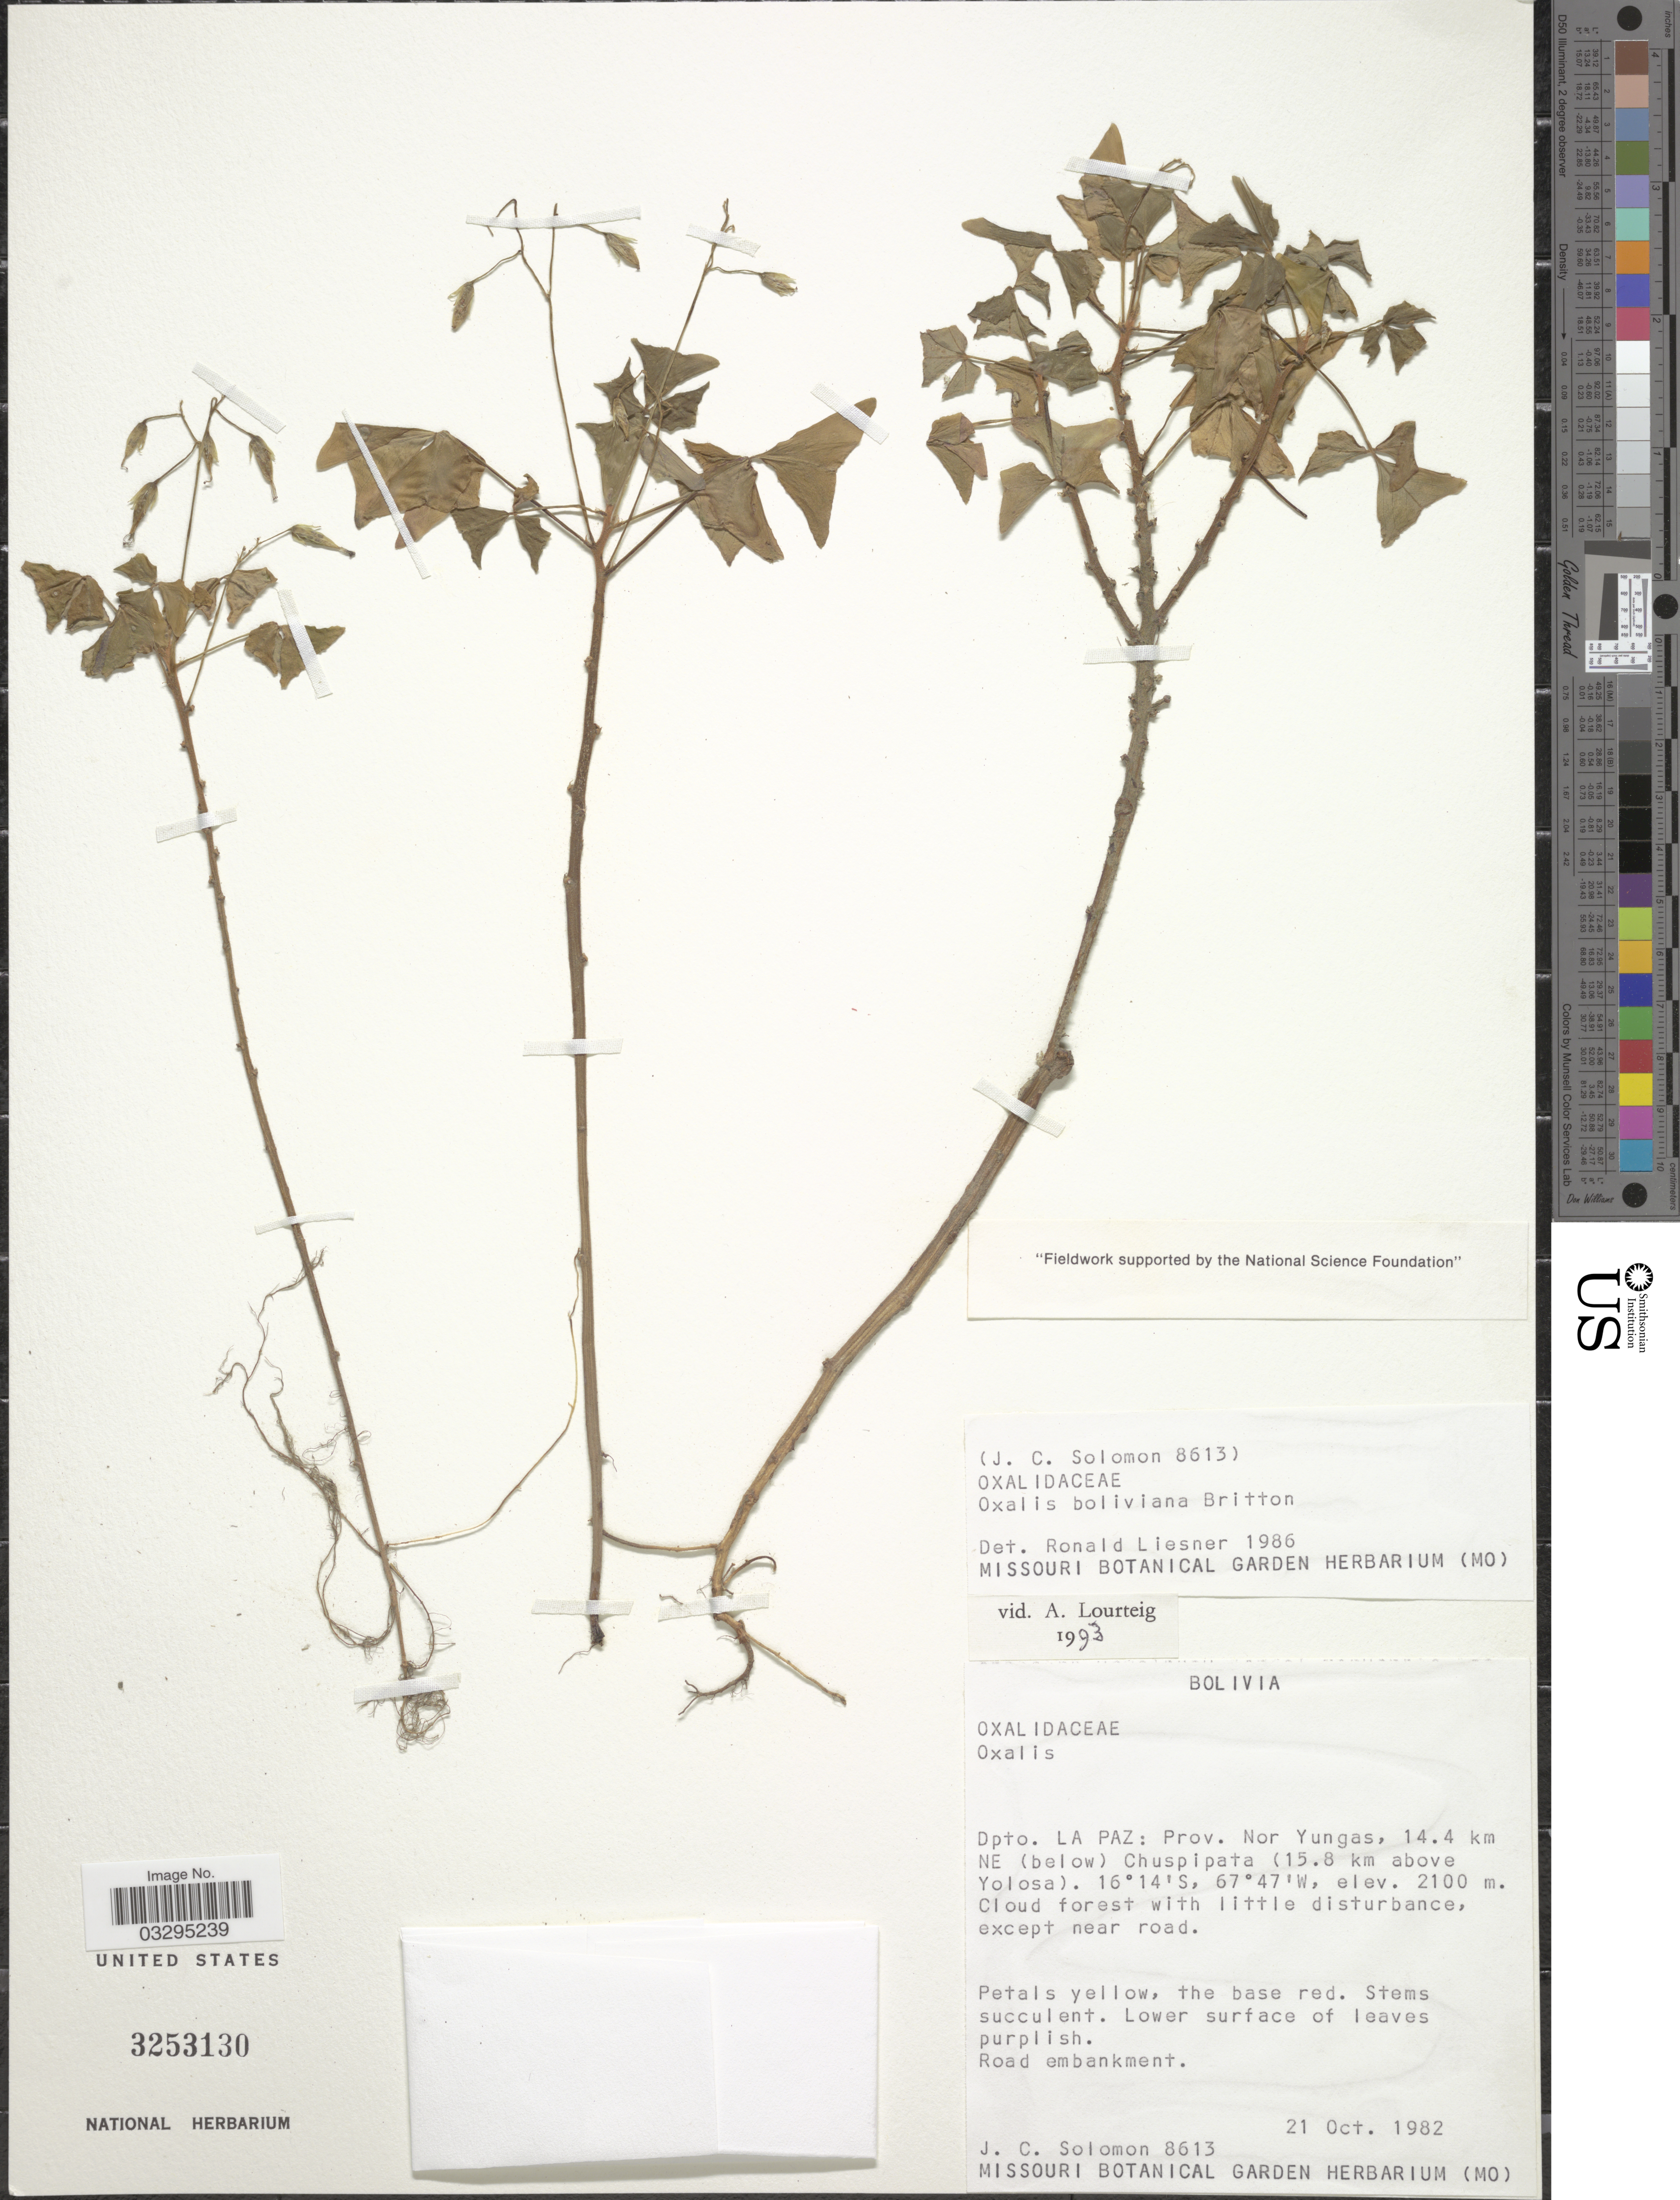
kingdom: Plantae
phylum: Tracheophyta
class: Magnoliopsida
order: Oxalidales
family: Oxalidaceae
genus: Oxalis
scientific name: Oxalis boliviana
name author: Britton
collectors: J. C. Solomon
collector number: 8613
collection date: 1982-10-21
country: Bolivia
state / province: La Paz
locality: Dpto. La Paz: Prov. Nor Yungas, 14.4 km NE (below) Chuspipata (15.8 km above Yolosa).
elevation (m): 2100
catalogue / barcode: US 3253130